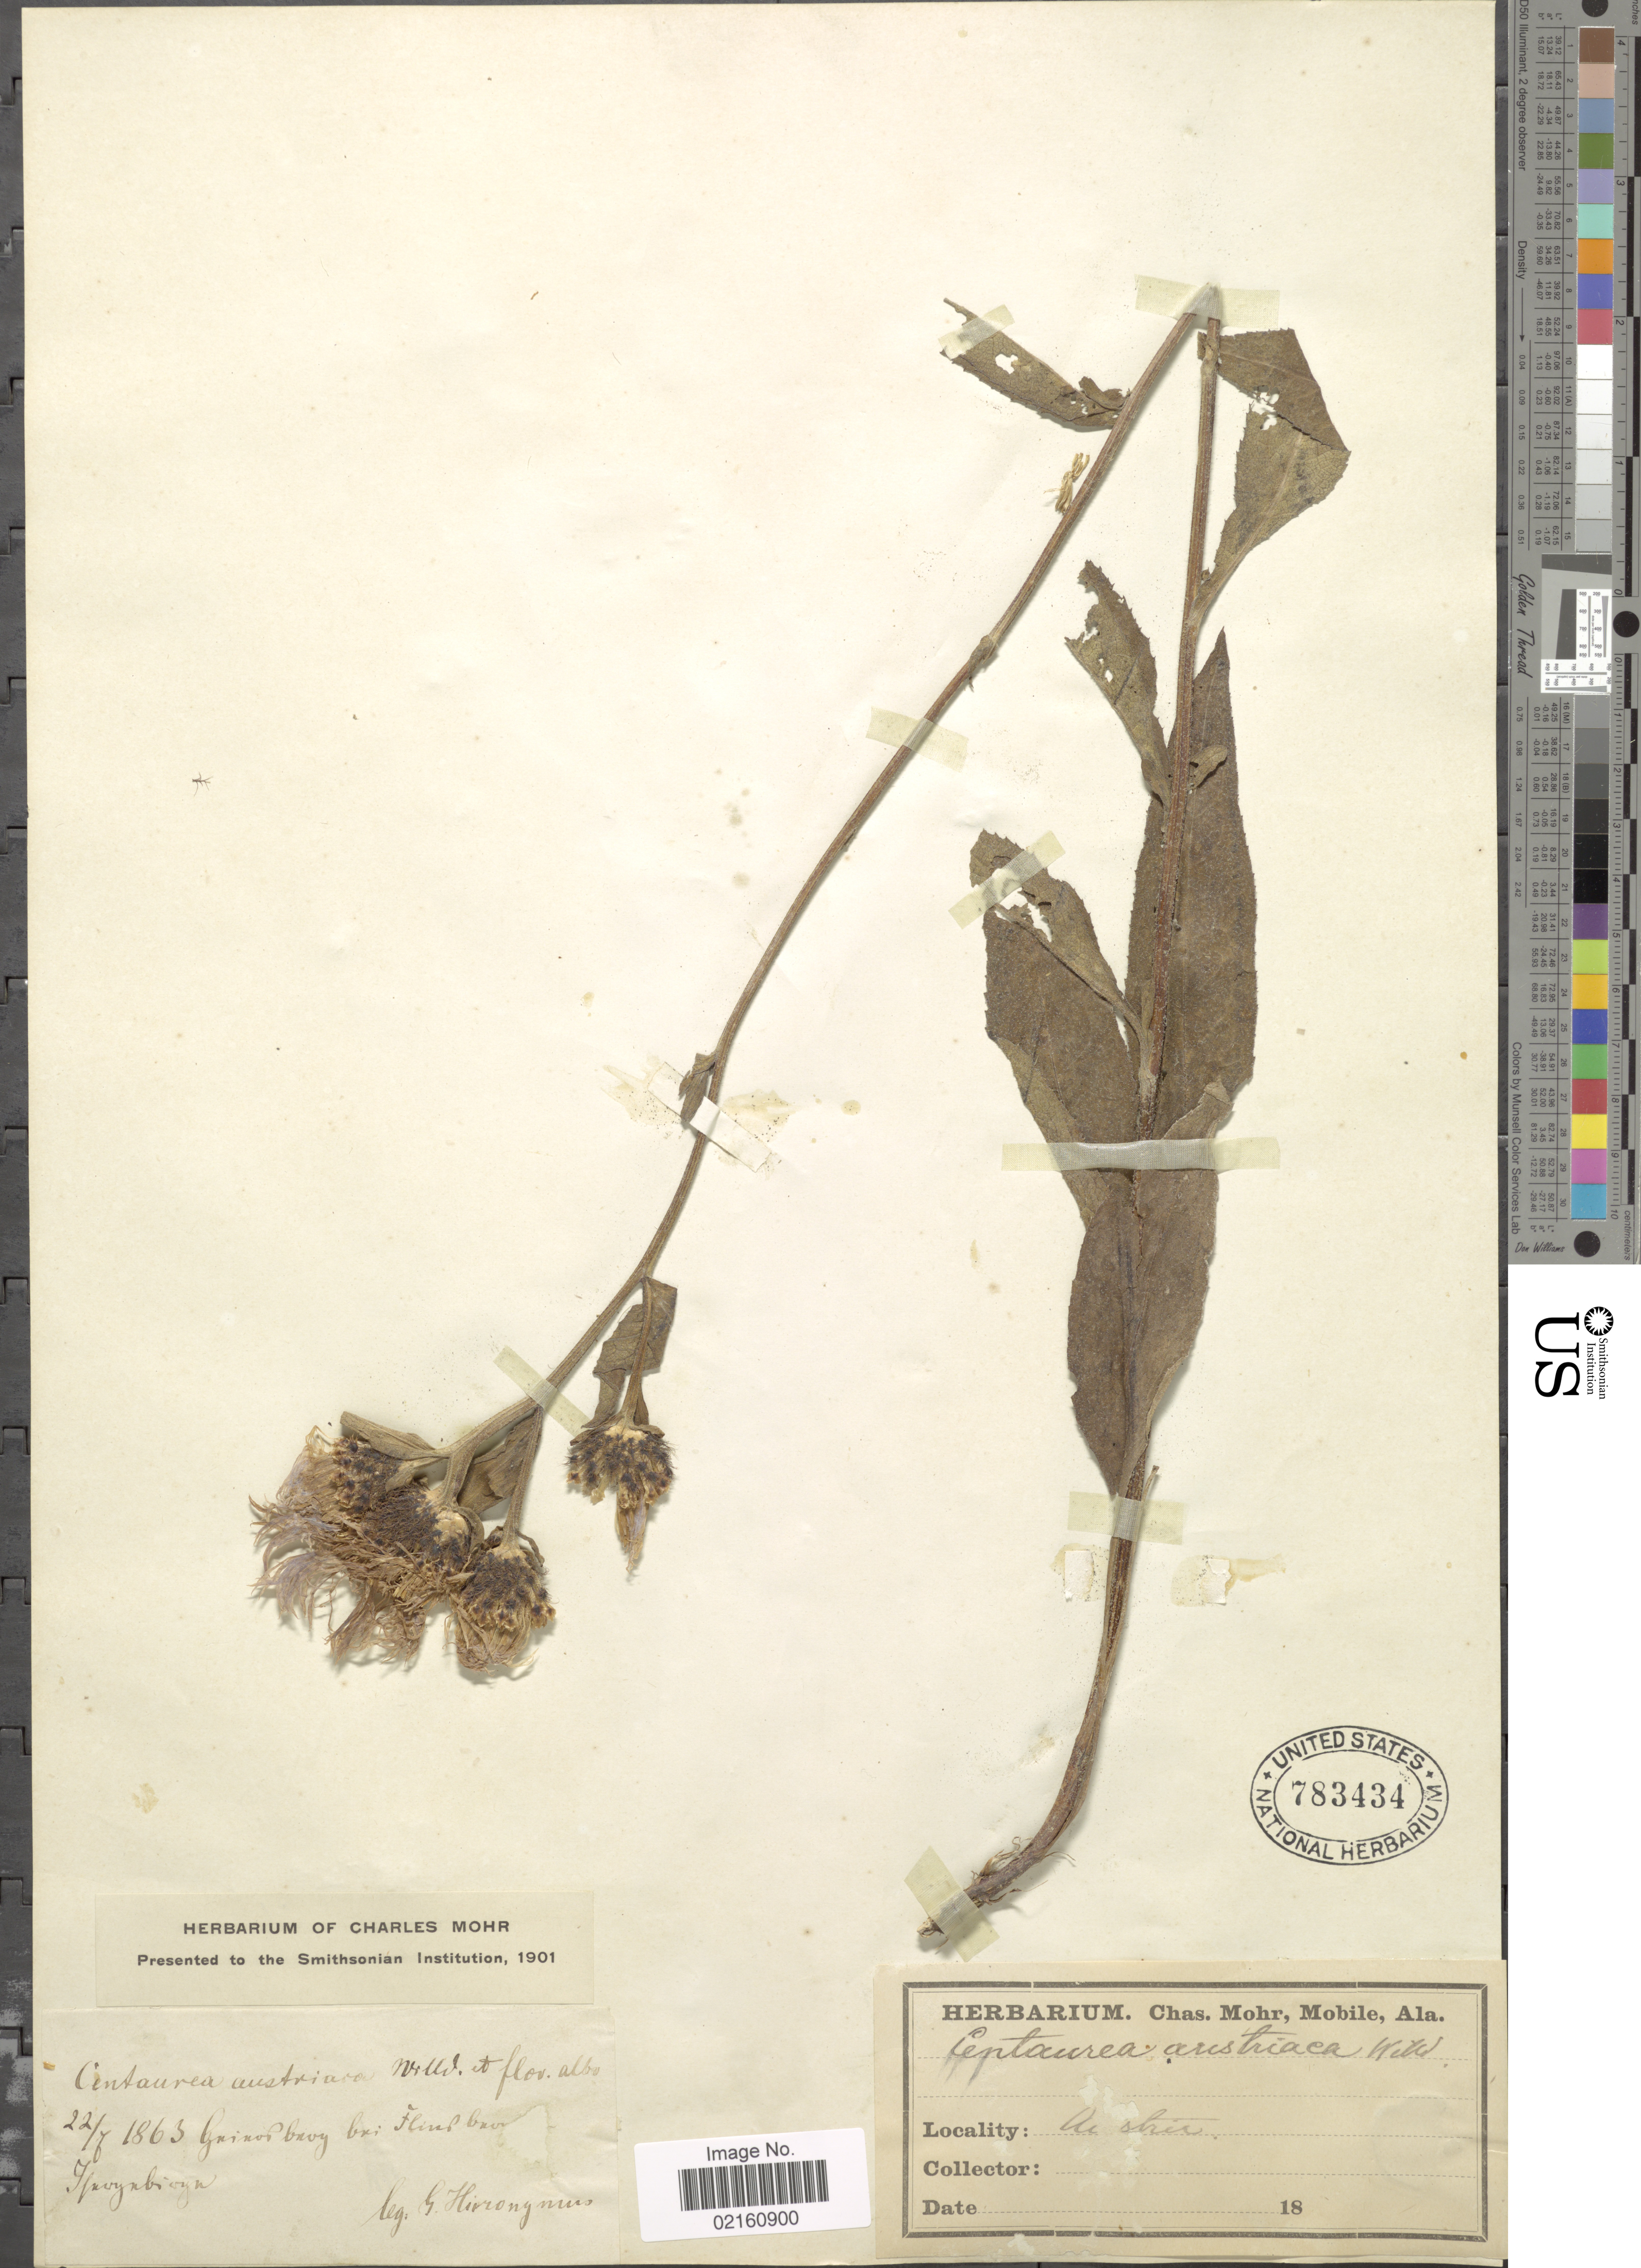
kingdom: Plantae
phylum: Tracheophyta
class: Magnoliopsida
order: Asterales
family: Asteraceae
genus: Centaurea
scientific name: Centaurea phrygia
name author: L.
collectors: G. H. Hieronymus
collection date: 1865-07-22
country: Austria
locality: Grinobbuoy bei Fliudbro [interpreted]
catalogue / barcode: US 783434